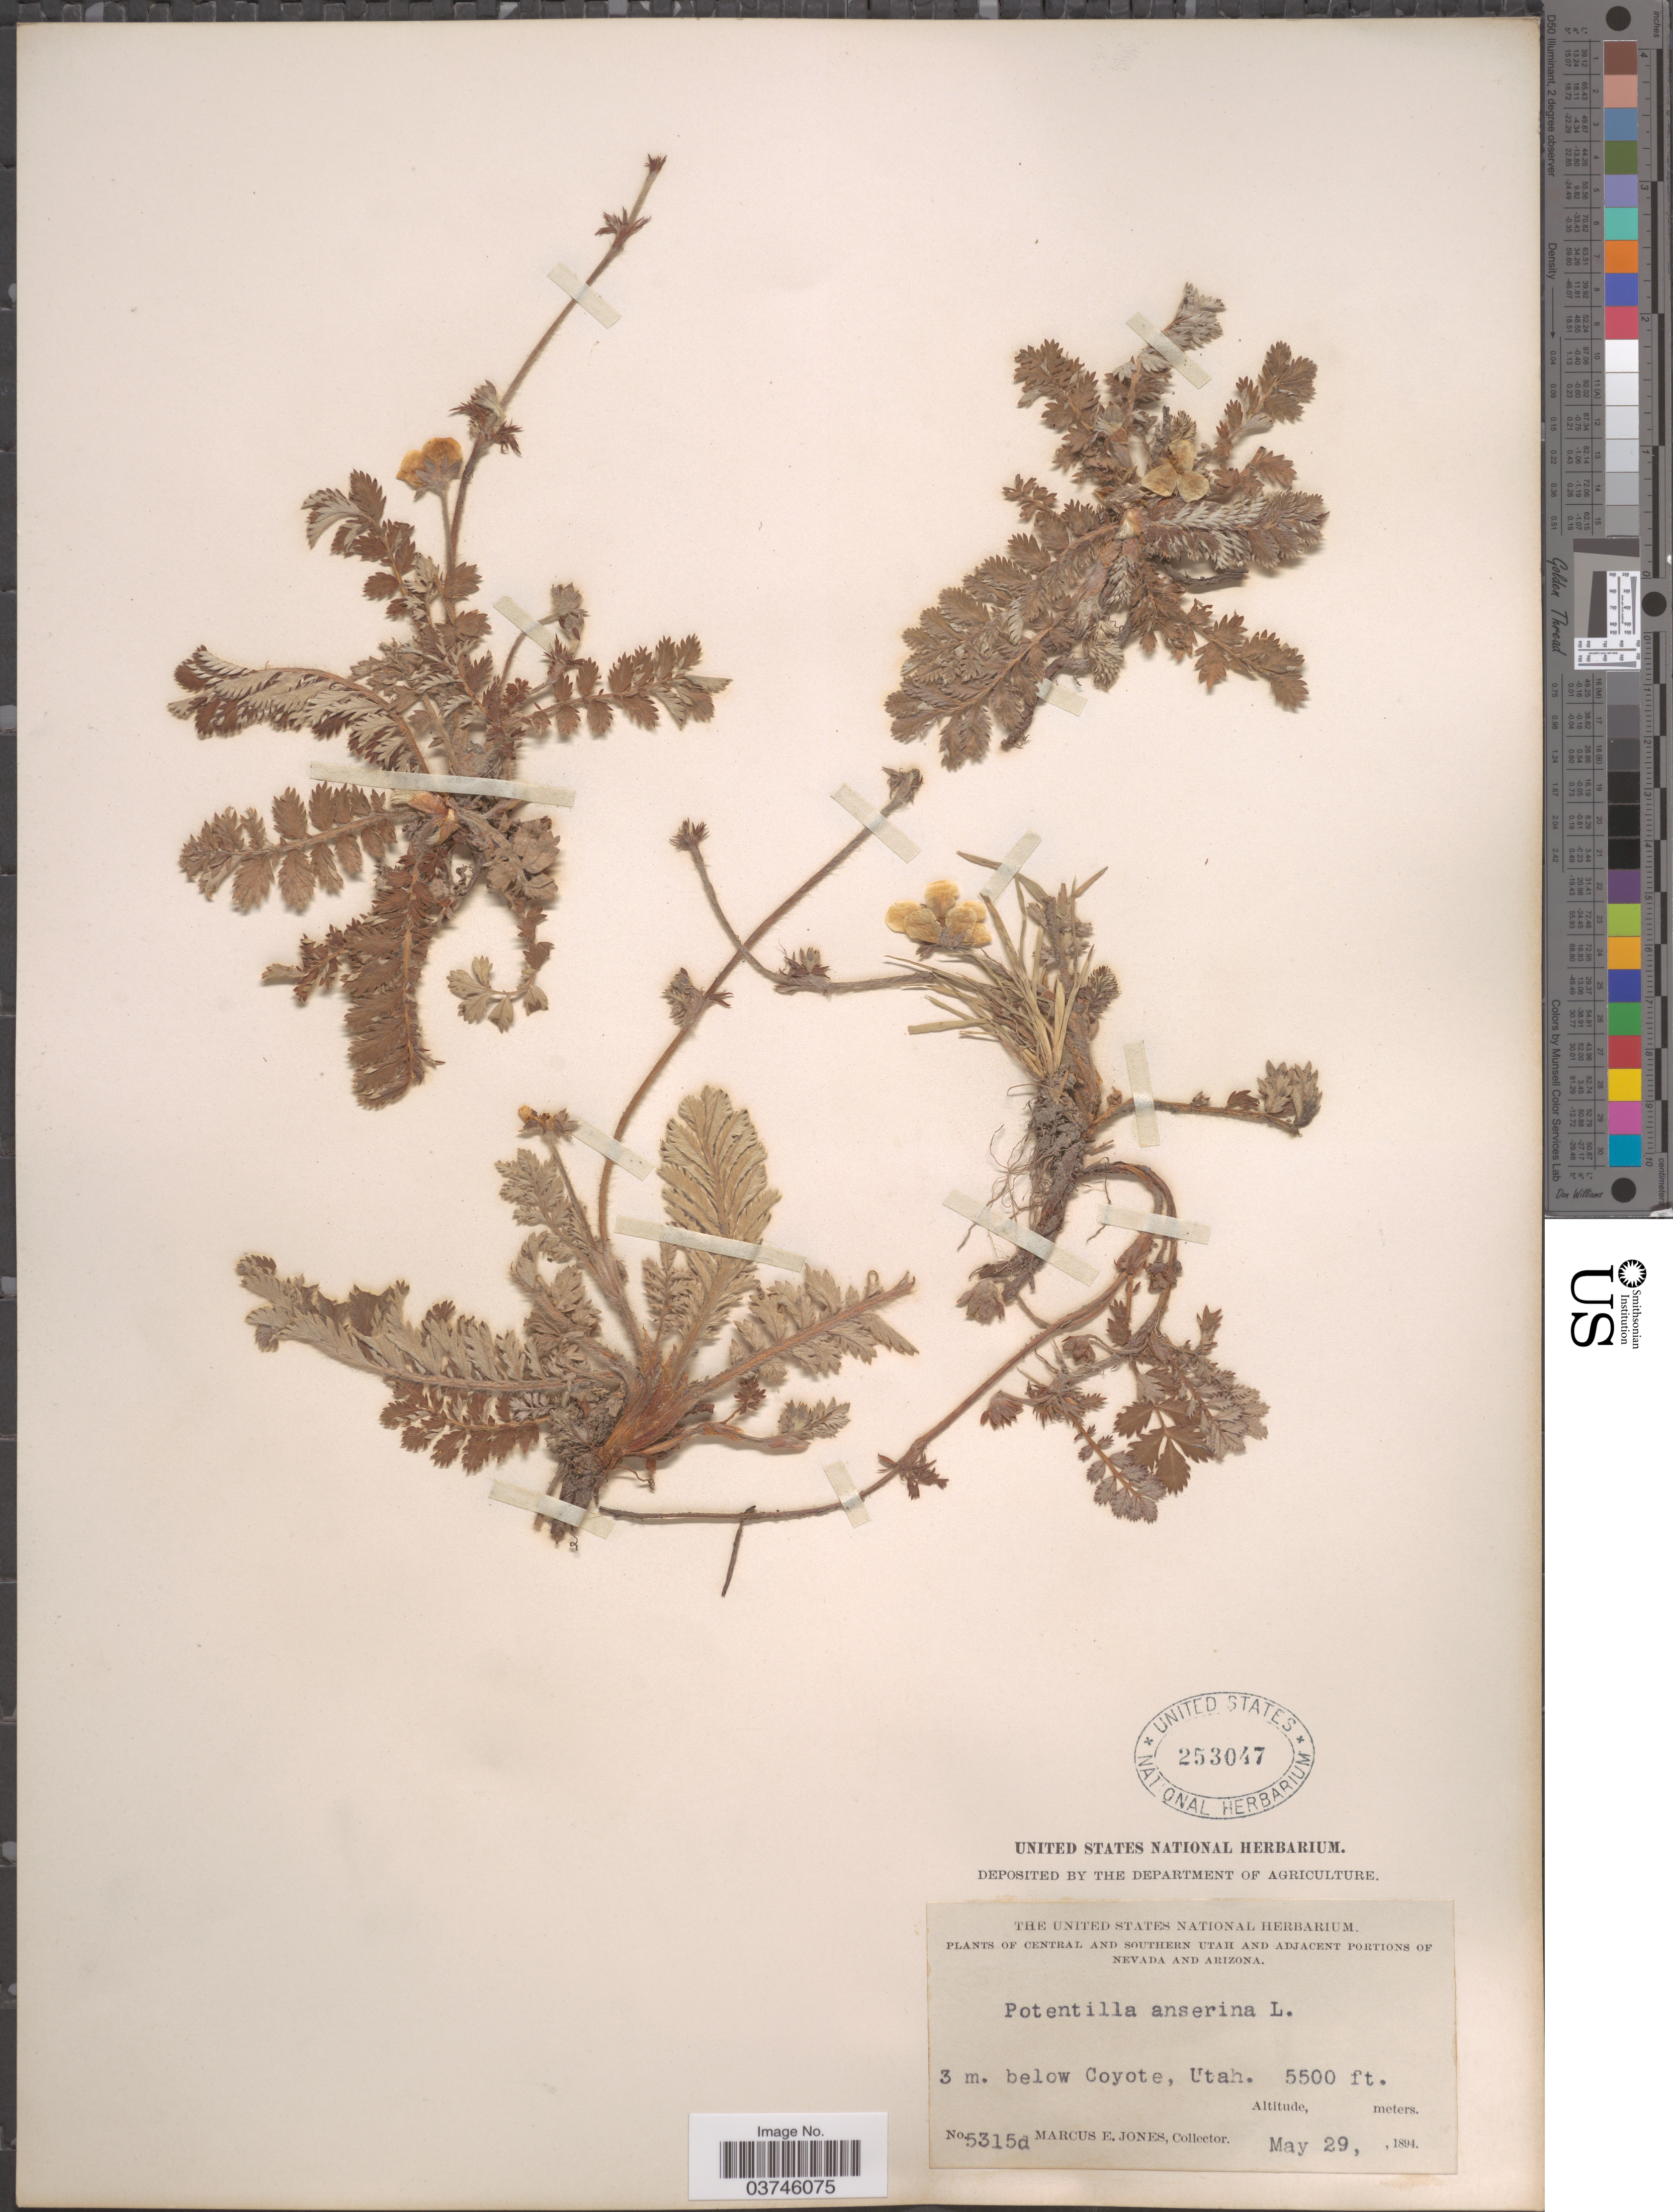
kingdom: Plantae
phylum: Tracheophyta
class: Magnoliopsida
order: Rosales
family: Rosaceae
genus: Argentina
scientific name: Argentina anserina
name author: (L.) Rydb.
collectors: M. E. Jones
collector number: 5315d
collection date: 1894-05-29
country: United States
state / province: Utah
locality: Central and Southern Utah. 3 m. below Coyote.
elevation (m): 1676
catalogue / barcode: US 253047